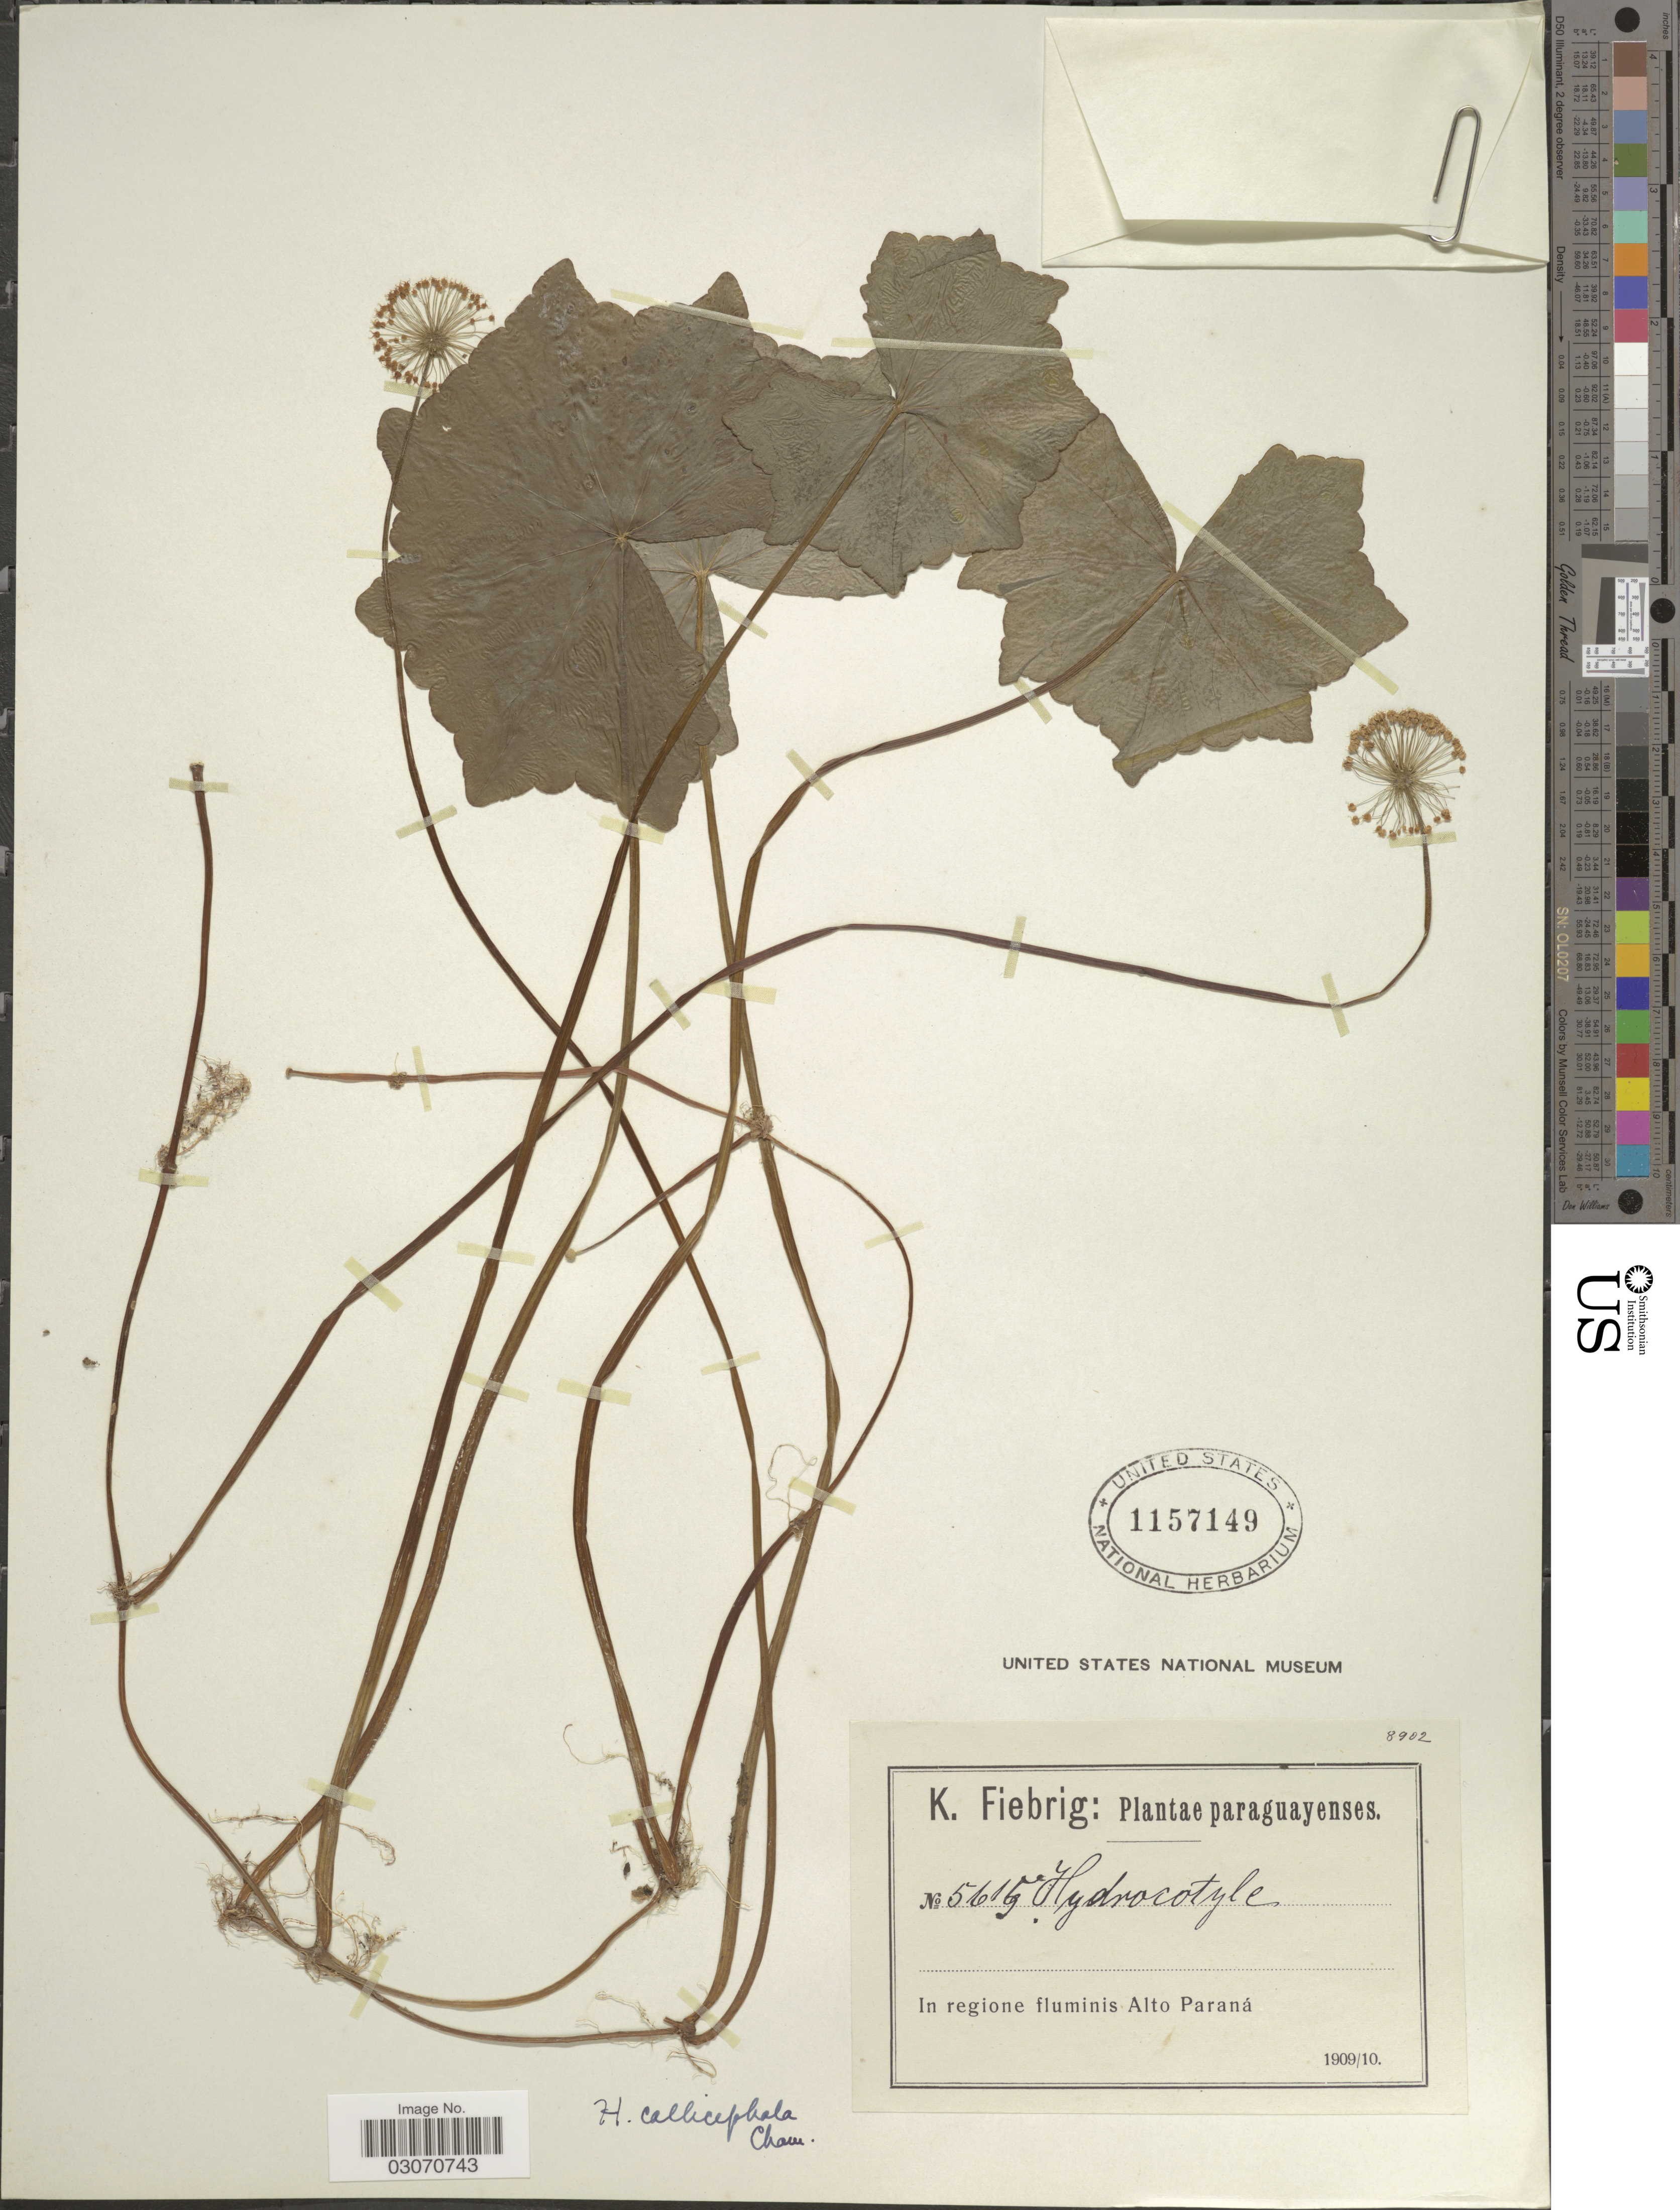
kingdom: Plantae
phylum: Tracheophyta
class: Magnoliopsida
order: Apiales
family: Araliaceae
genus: Hydrocotyle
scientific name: Hydrocotyle callicephala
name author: Urb.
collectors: K. Fiebrig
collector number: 5615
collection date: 1909/1910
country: Paraguay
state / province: Alto Parana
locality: In regione fluminis Alto Paraná.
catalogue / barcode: US 1157149